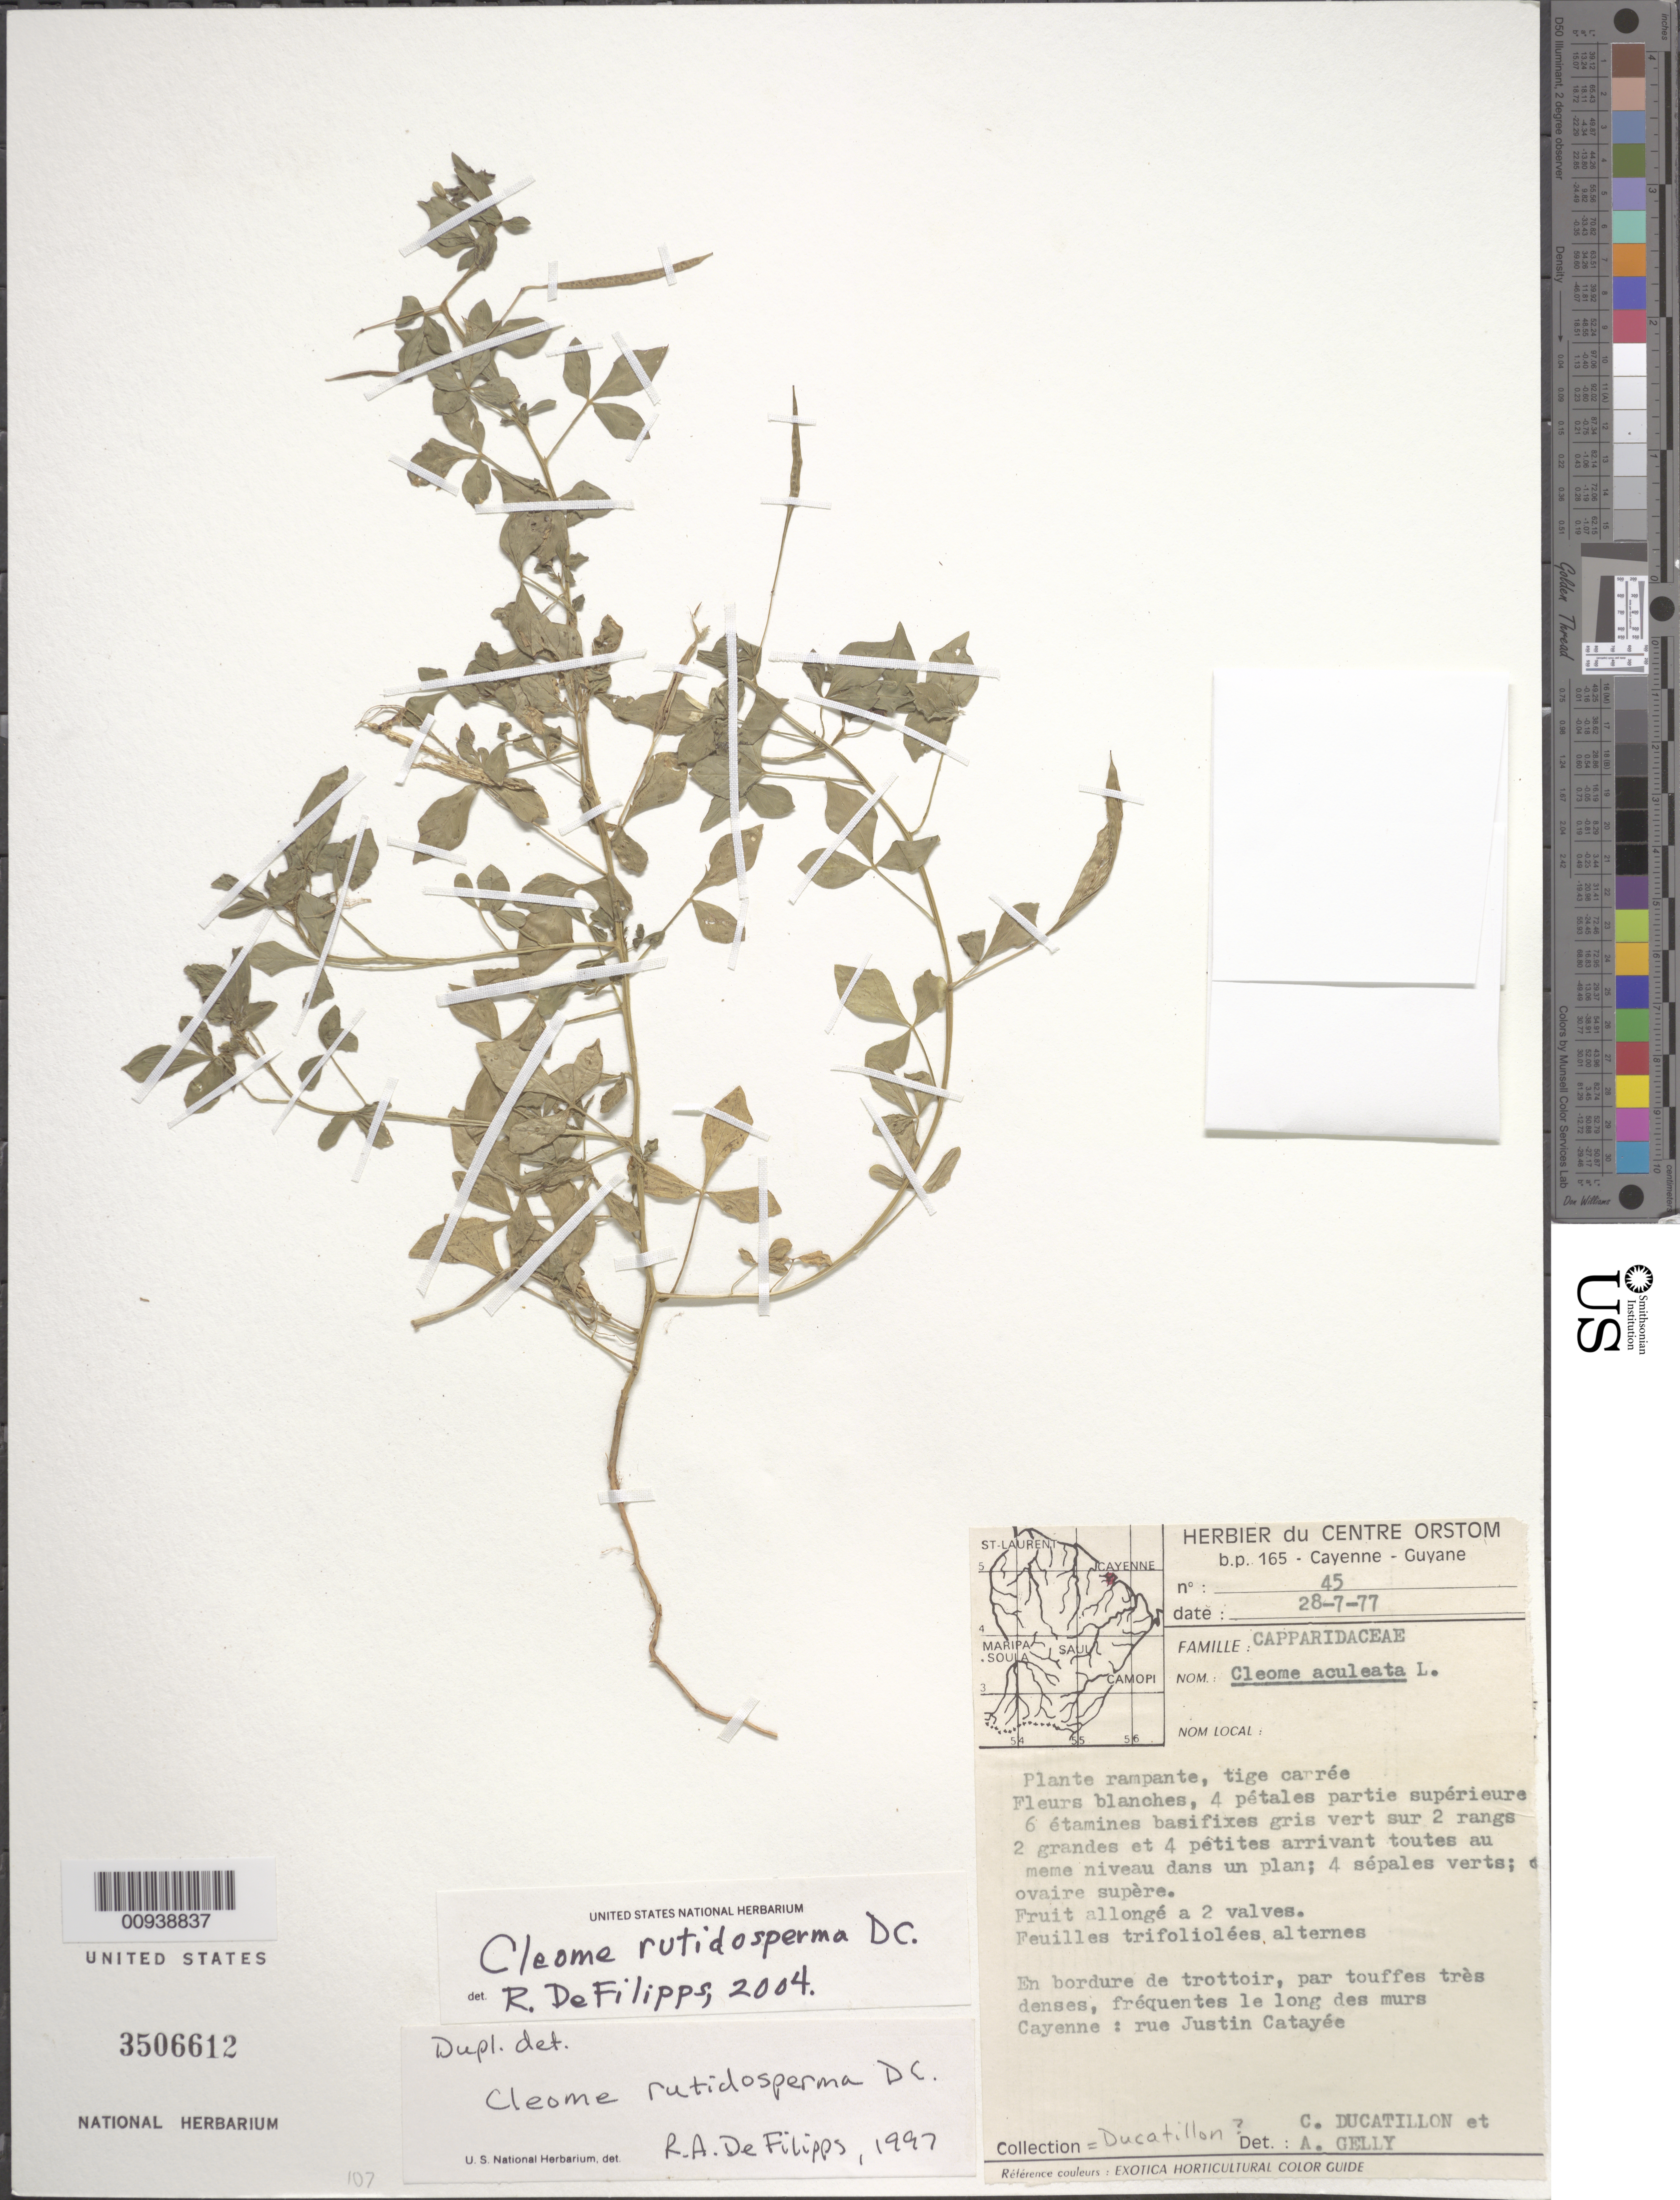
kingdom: Plantae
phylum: Tracheophyta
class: Magnoliopsida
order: Brassicales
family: Cleomaceae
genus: Sieruela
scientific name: Sieruela rutidosperma var. rutidosperma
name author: (DC.) Roalson & J.C. Hall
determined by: Strong, Mark T., (BOT), Smithsonian Institution - National Museum of Natural History (UNITED STATES)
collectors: C. Ducatillon & A. Gelly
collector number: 45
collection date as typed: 28-Jul-77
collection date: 1977-07-28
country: French Guiana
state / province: Cayenne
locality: Cayenne, Rue Justin Catayée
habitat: Bordure de trottoir, par touffes tres denses, frequentes le long des murs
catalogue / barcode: US 3506612